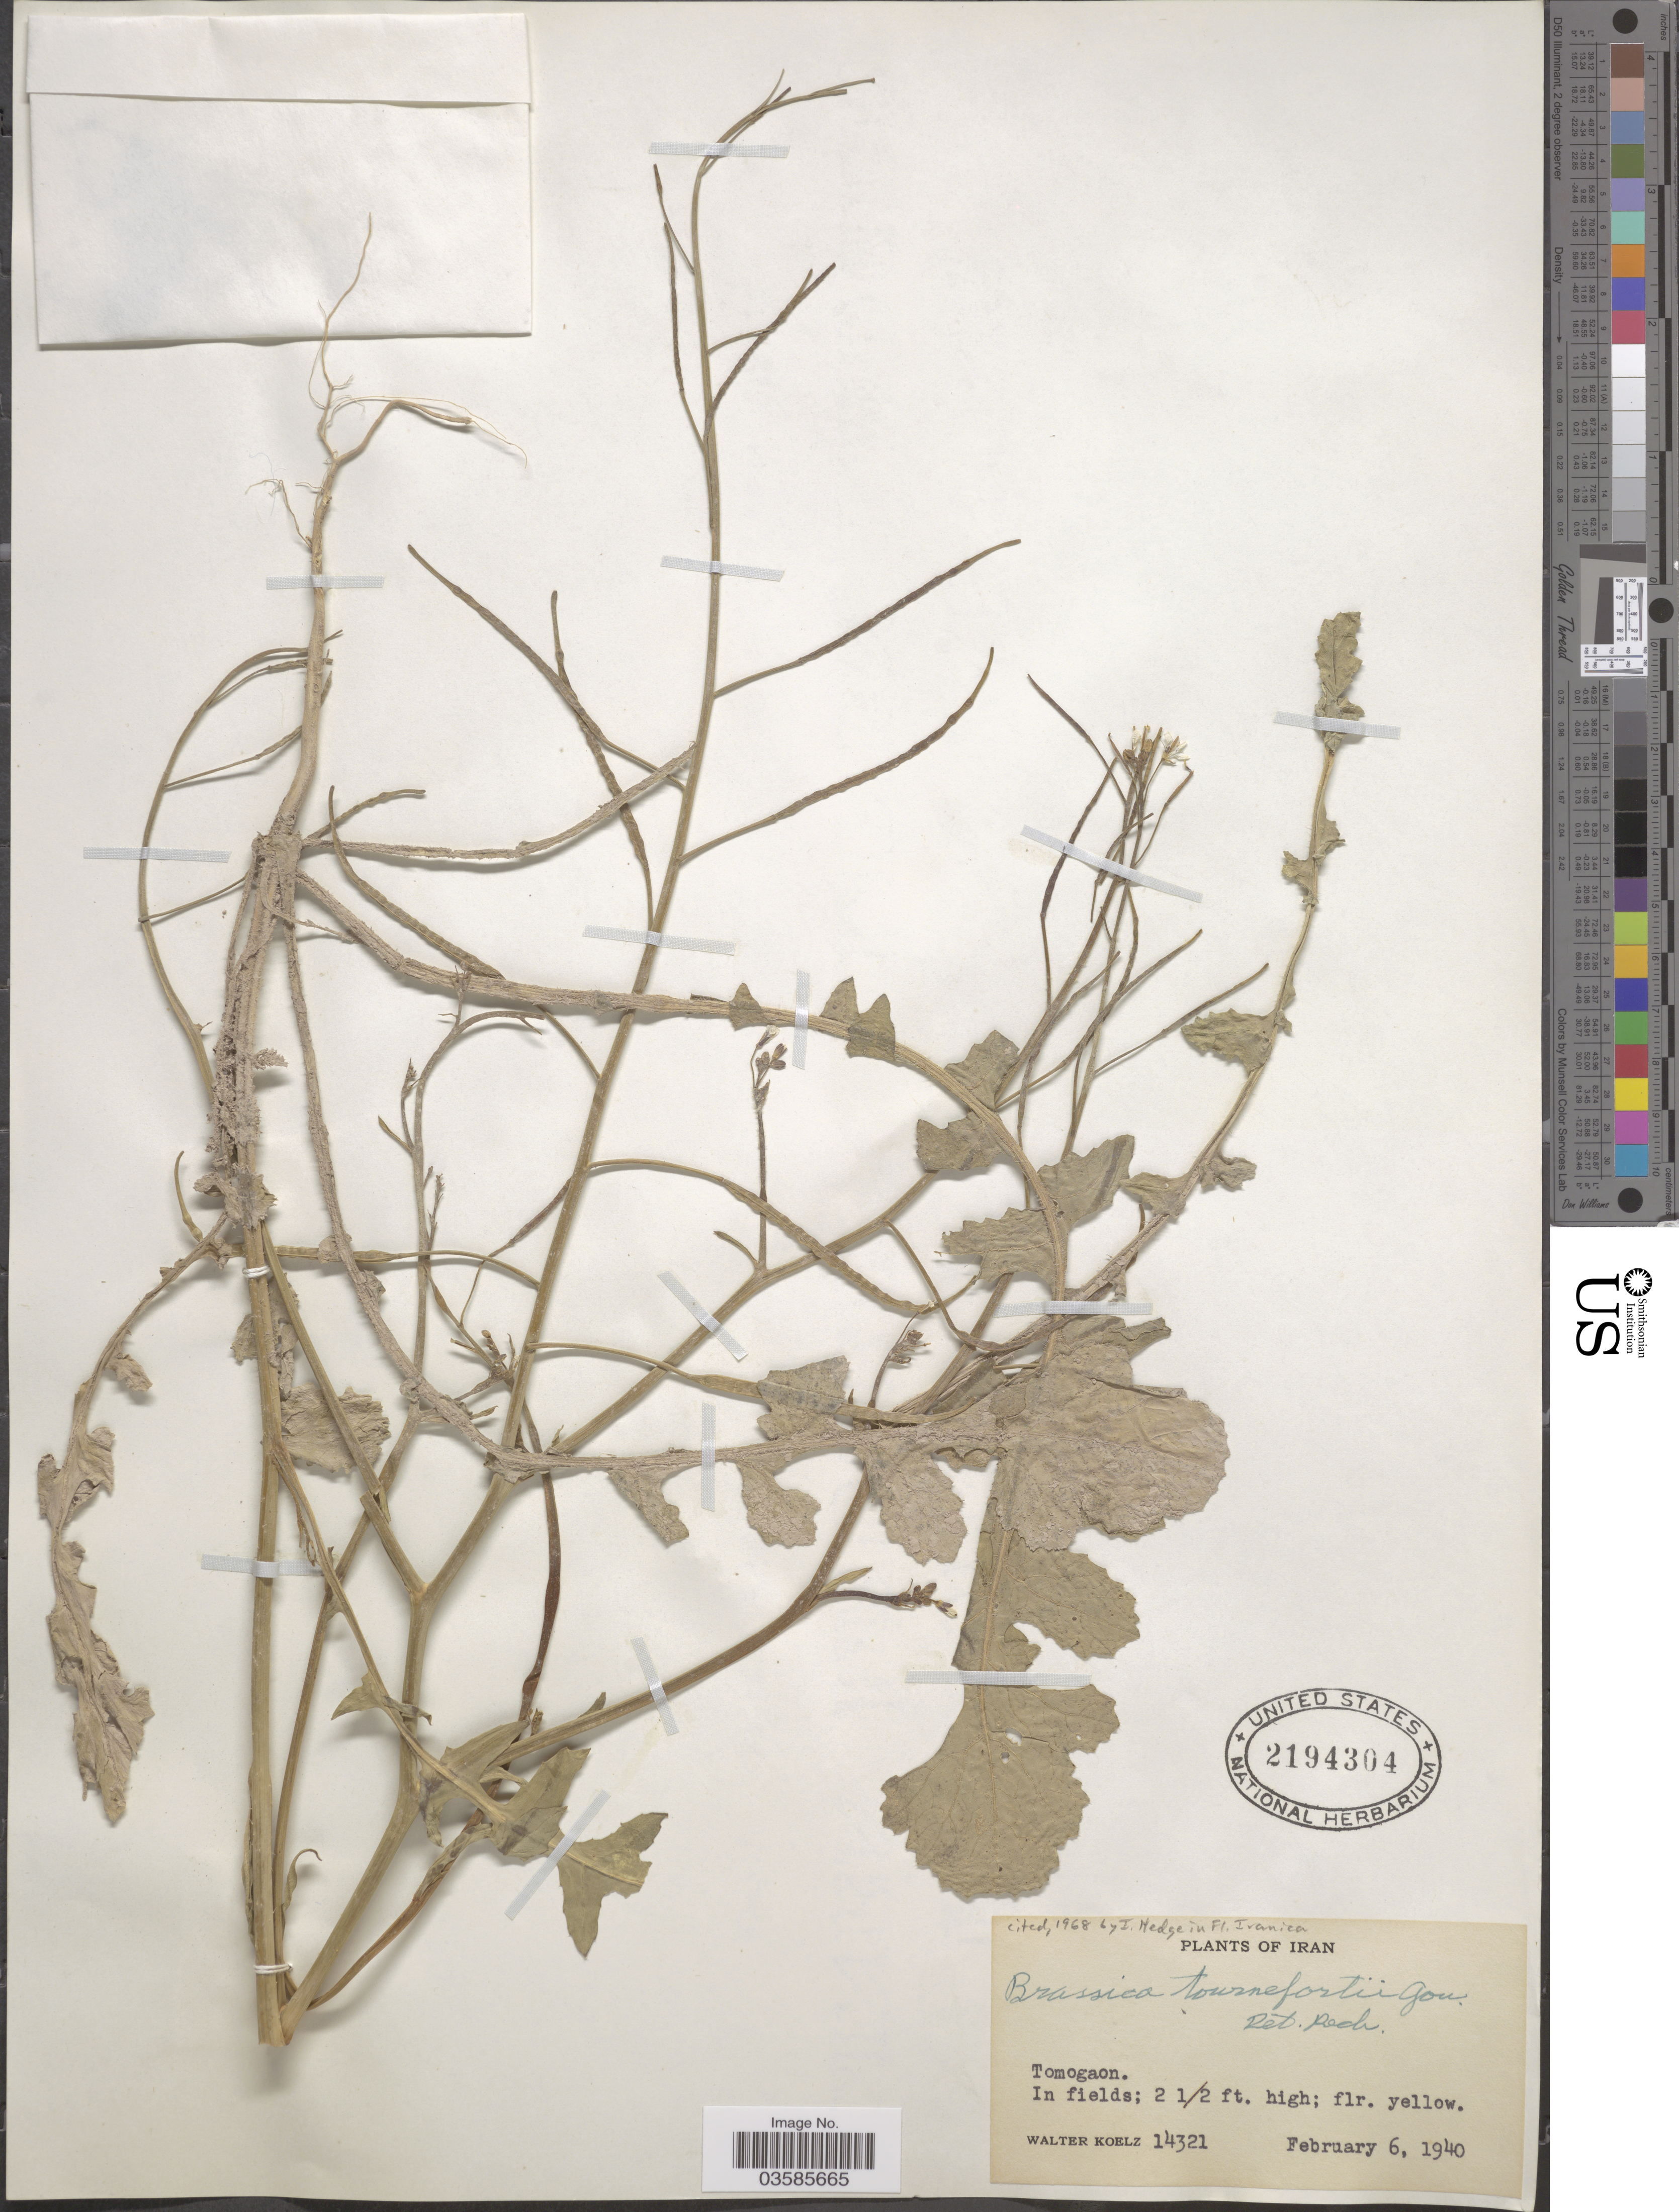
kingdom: Plantae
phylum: Tracheophyta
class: Magnoliopsida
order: Brassicales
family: Brassicaceae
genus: Brassica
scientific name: Brassica tournefortii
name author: Gouan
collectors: W. N. Koelz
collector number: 14321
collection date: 1940-02-06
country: Iran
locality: Tomogaon.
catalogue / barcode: US 2194304